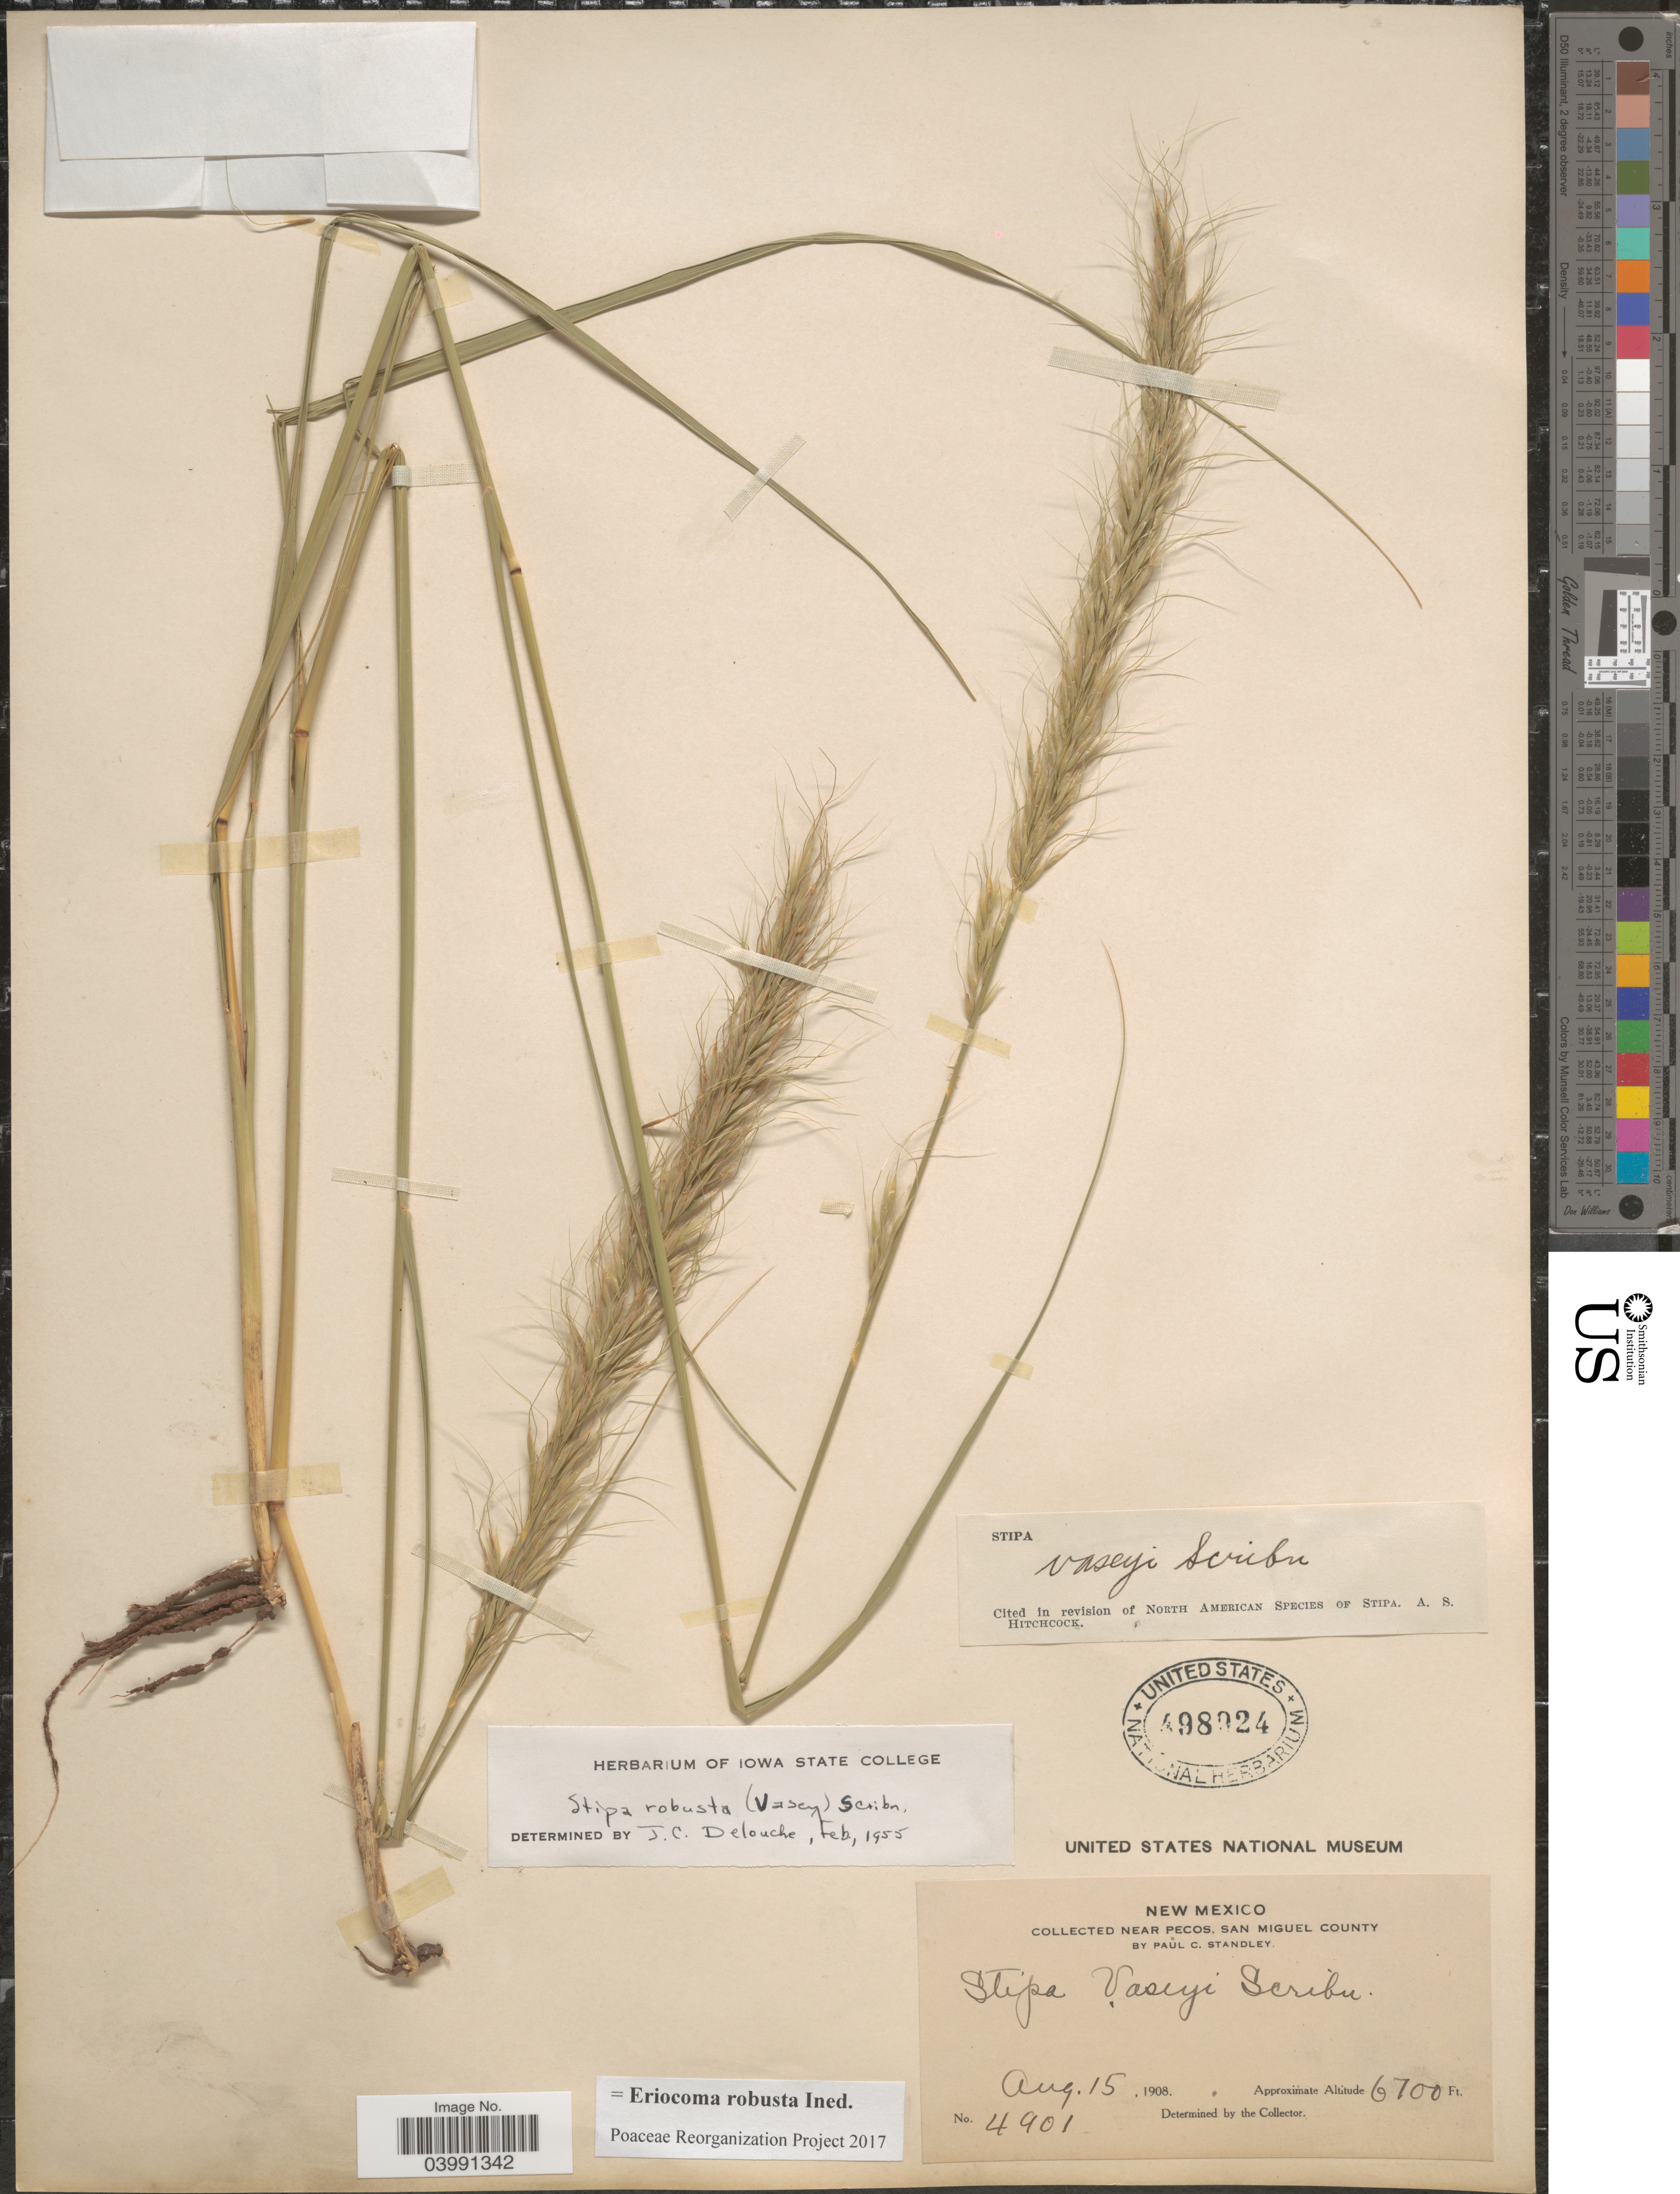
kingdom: Plantae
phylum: Tracheophyta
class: Liliopsida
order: Poales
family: Poaceae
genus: Eriocoma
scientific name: Eriocoma robusta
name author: (Vasey) Romasch.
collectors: P. C. Standley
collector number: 4901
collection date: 1908-08-15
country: United States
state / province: New Mexico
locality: Near Pecos, San Miguel County.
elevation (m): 2042